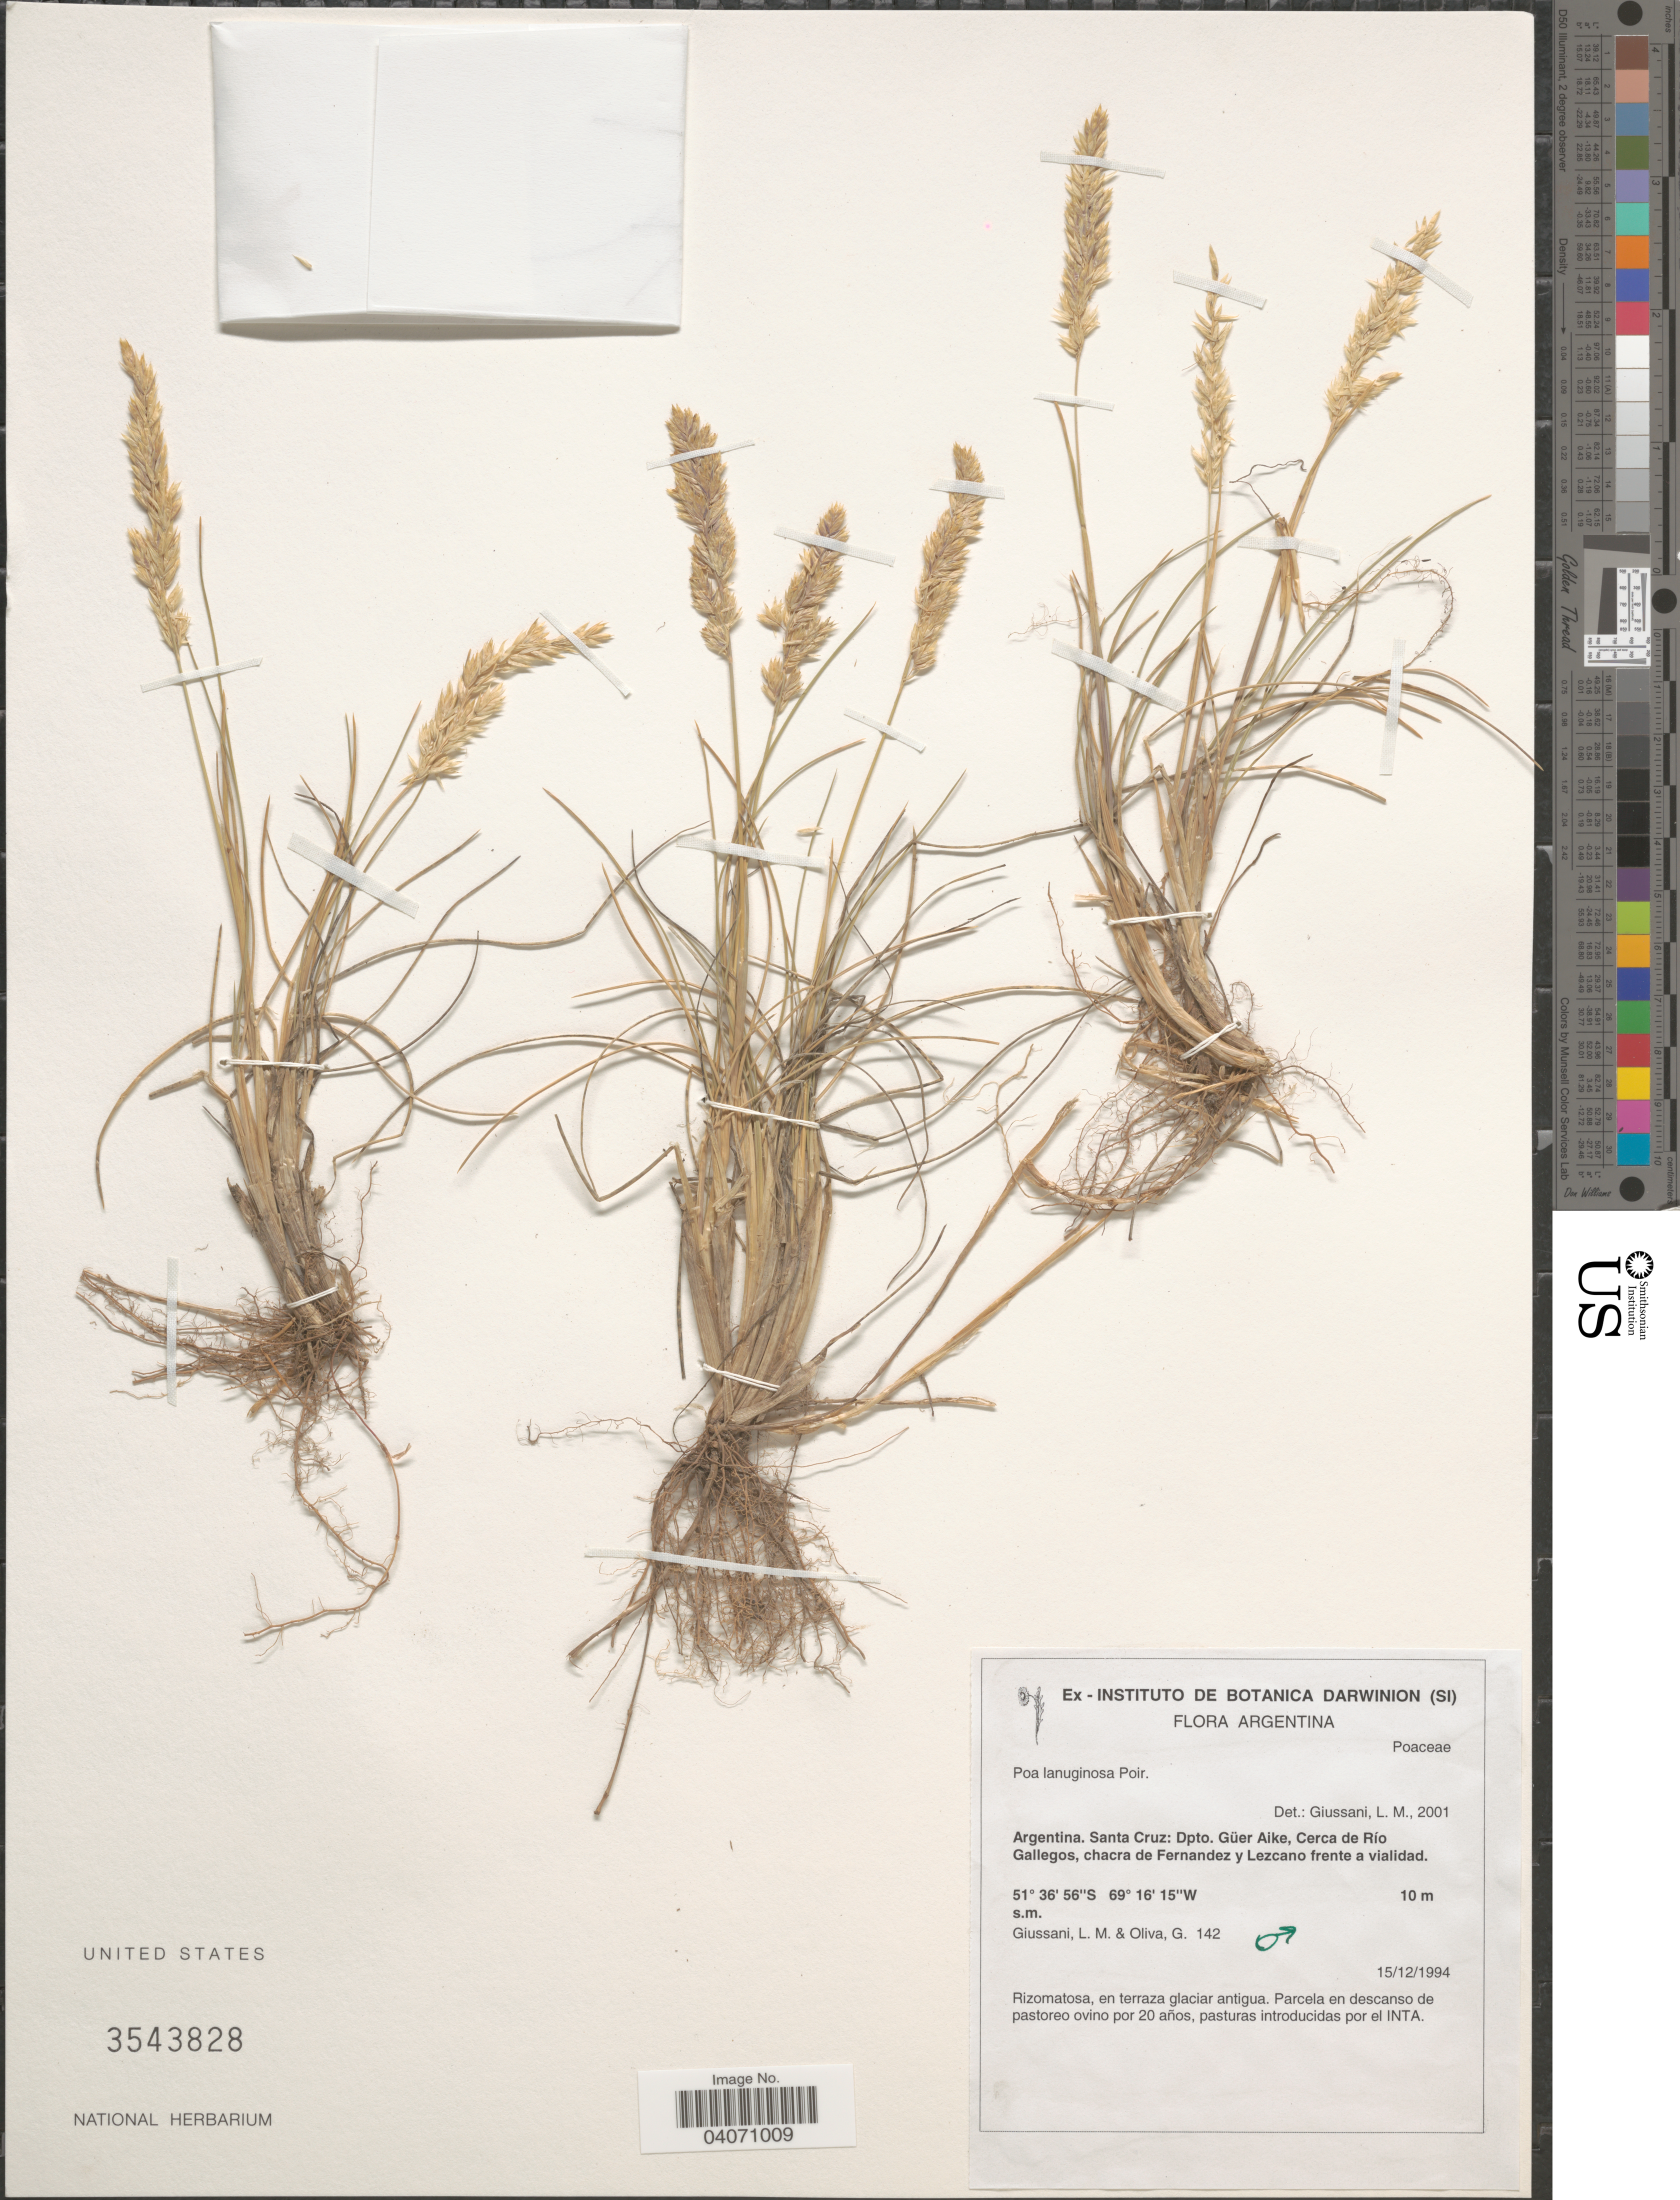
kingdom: Plantae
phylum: Tracheophyta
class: Liliopsida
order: Poales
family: Poaceae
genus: Poa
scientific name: Poa lanuginosa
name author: Poir.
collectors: L. Giussani & G. Oliva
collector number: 142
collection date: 1994-12-15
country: Argentina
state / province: Santa Cruz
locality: Dpto. Güer Aike, Cerca de Río Gallegos, chacra de Fernandez y Lezcano frente a vialidad.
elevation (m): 10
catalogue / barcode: US 3543828